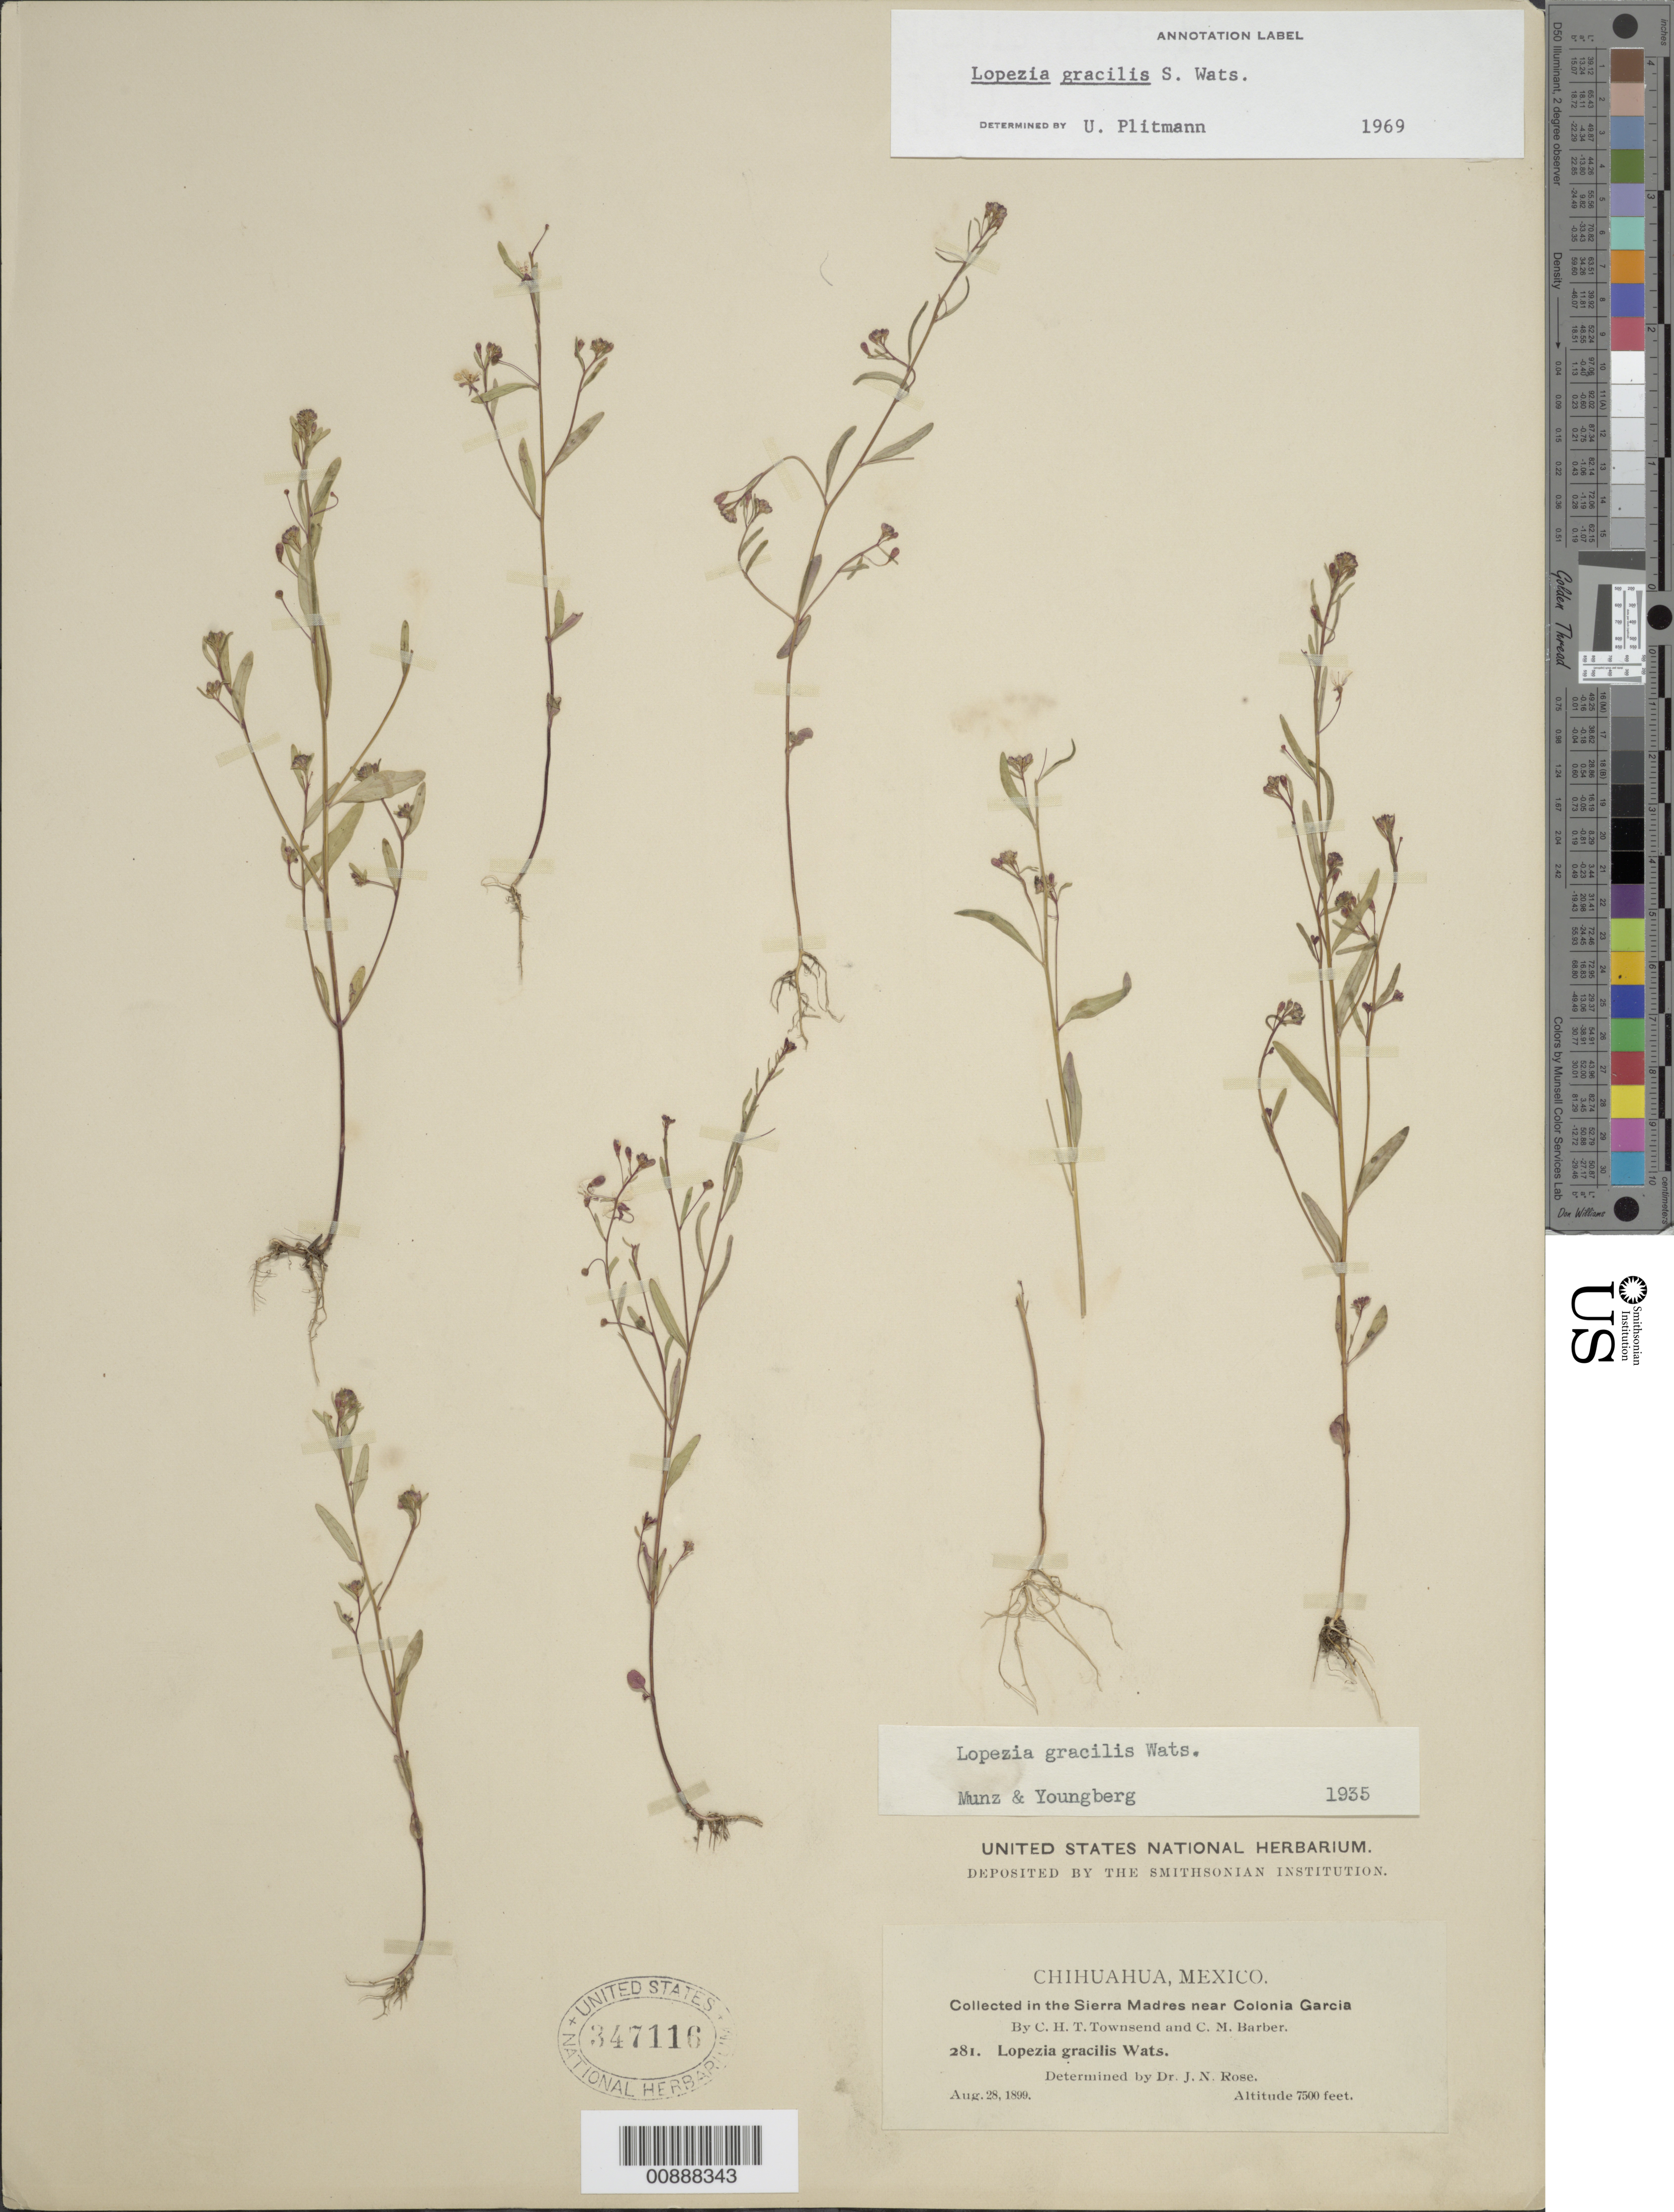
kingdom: Plantae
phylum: Tracheophyta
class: Magnoliopsida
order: Myrtales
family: Onagraceae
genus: Lopezia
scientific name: Lopezia gracilis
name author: S. Watson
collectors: C. H. T. Townsend & C. Barber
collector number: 281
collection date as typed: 28 Aug 1899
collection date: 1899-08-28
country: Mexico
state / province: Chihuahua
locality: Sierra Madre near Colonia García, Chihuahua.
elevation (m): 2286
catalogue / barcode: US 347116